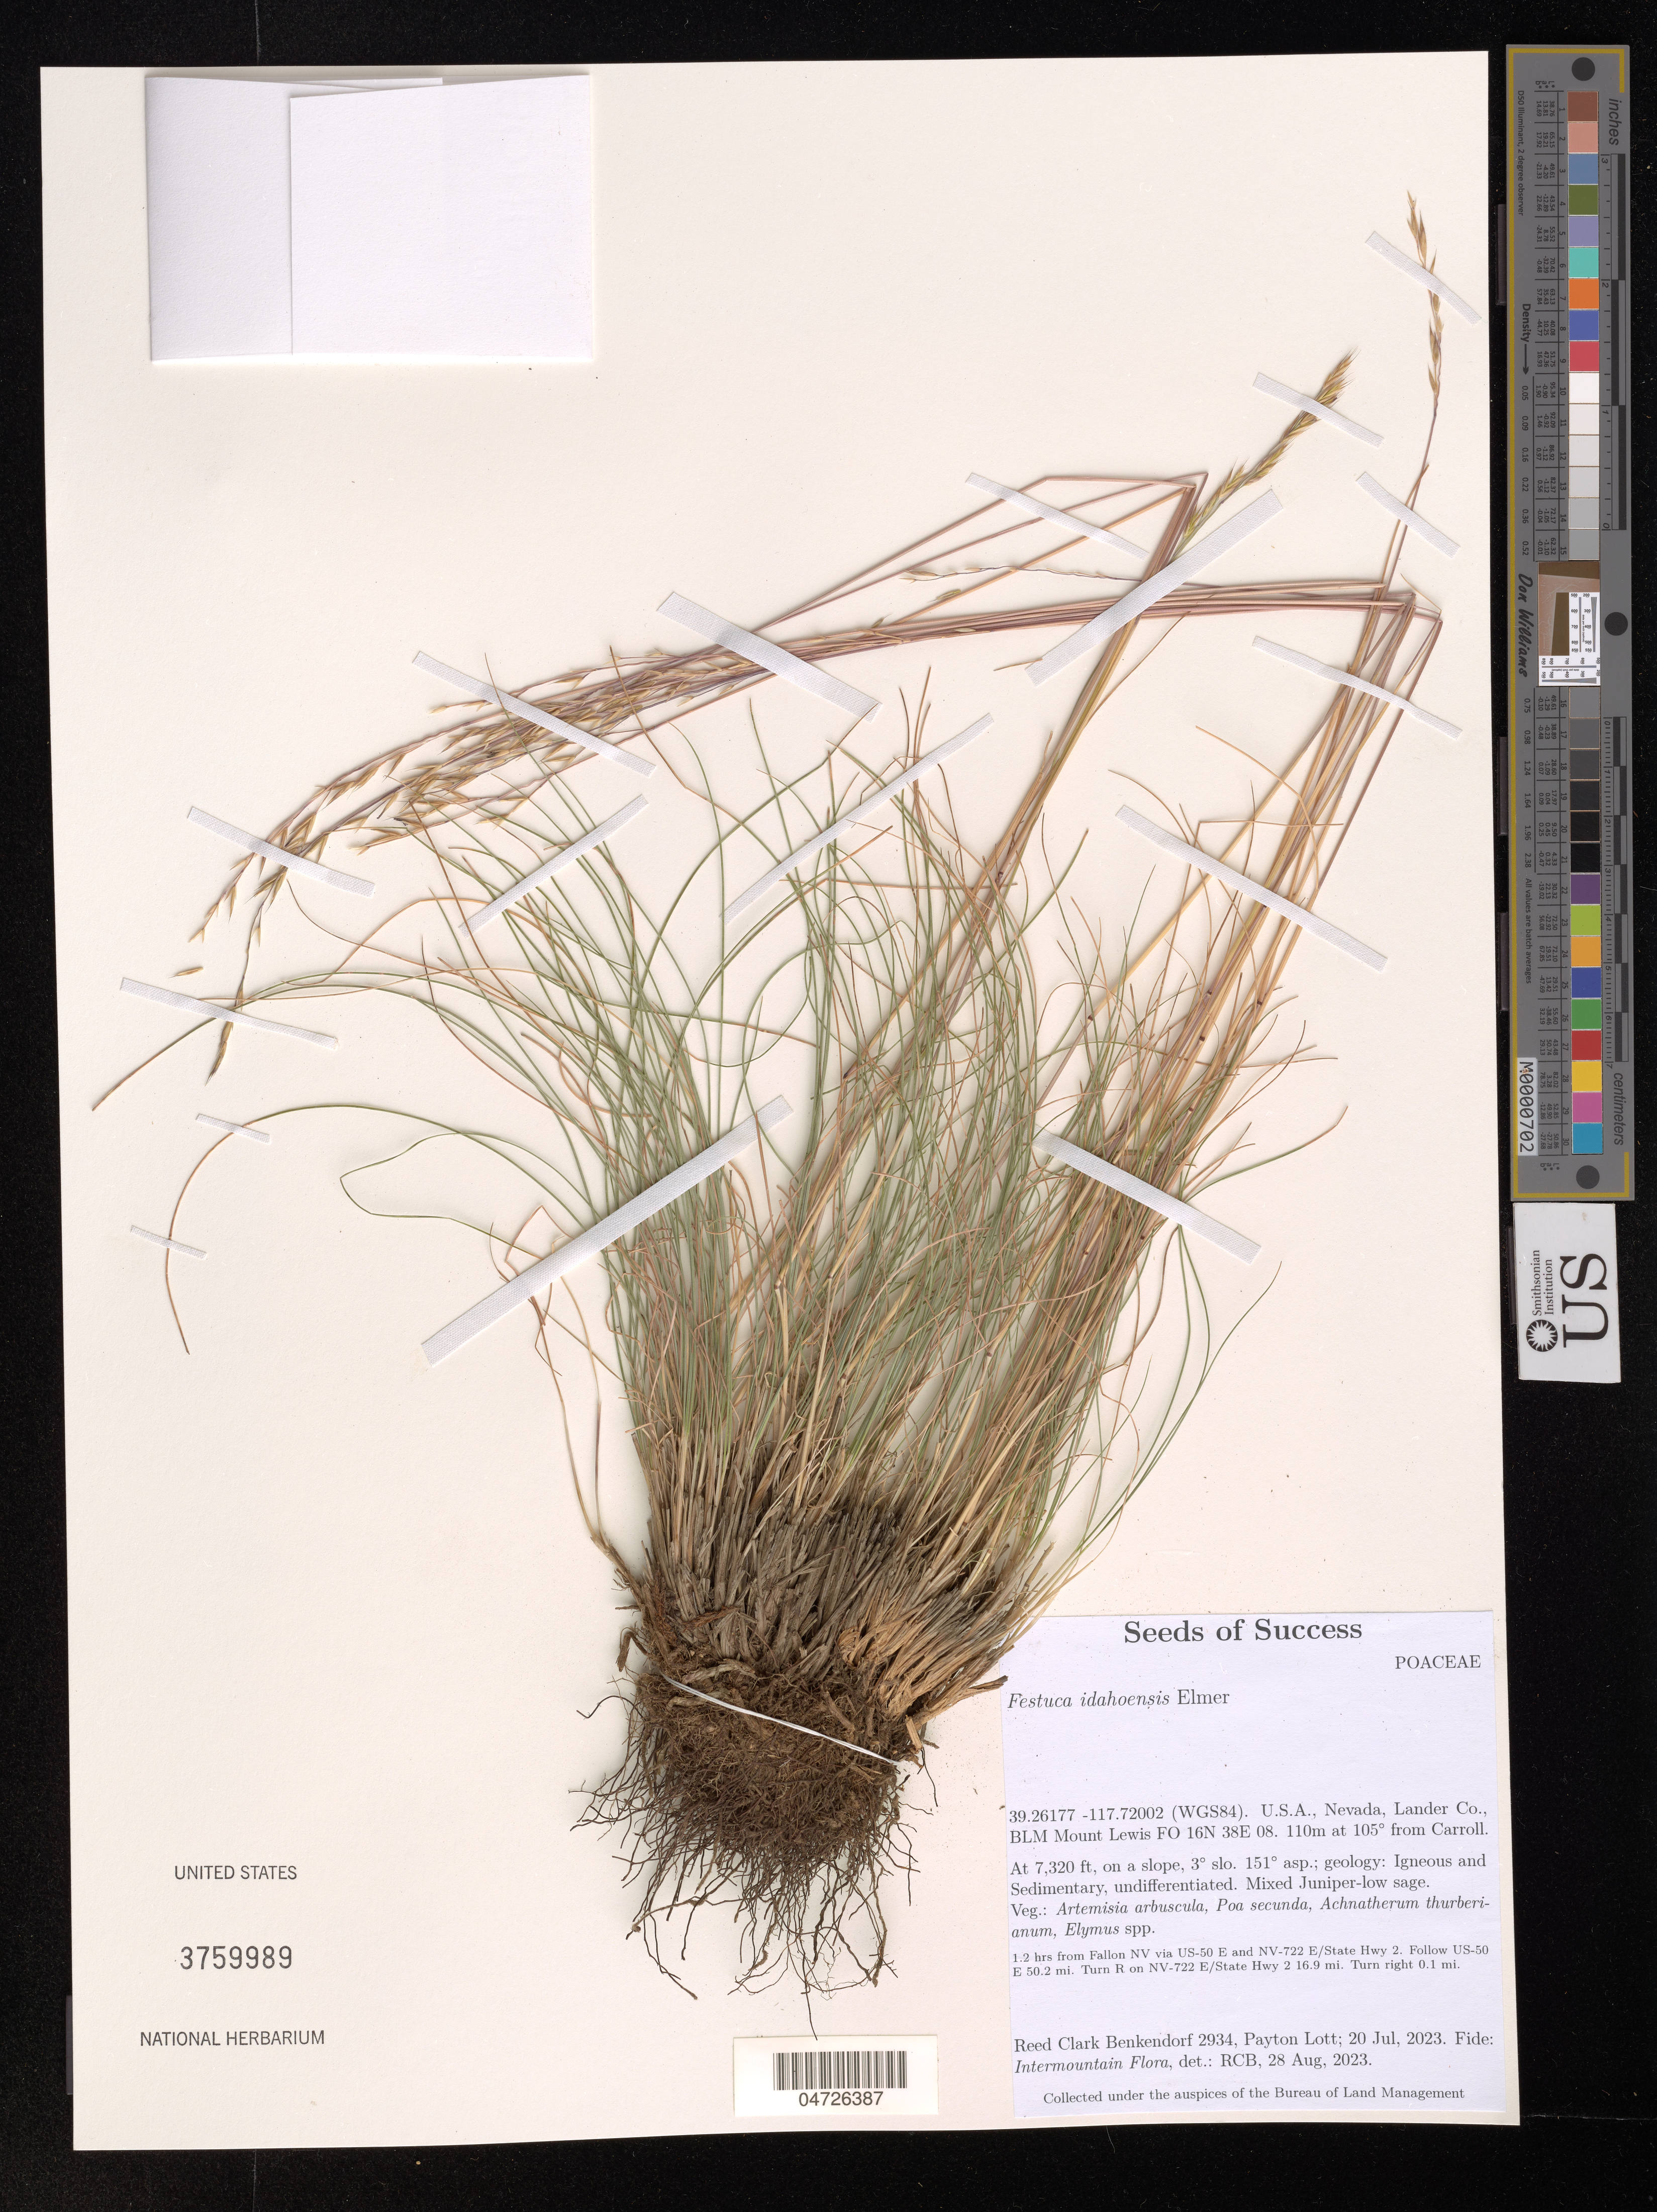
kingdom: Plantae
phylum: Tracheophyta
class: Liliopsida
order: Poales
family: Poaceae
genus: Festuca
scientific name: Festuca idahoensis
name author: Elmer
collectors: R. Benkendorf & P. Lott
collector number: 2934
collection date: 2023-07-20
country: United States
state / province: Nevada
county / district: Lander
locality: (WGS84). Lander Co., BLM Mount Lewis FO 16N 38E 08. 110m at 105º from Carroll. 1.2 hrs from Fallon NV via US-50 E and NV-722 E/State Hwy 2. Follow US-50 E 50.2 mi. Turn R on NV-722 E/State Hwy 2 16.9 mi. Turn right 0.1 mi.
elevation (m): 2231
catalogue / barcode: US 3759989